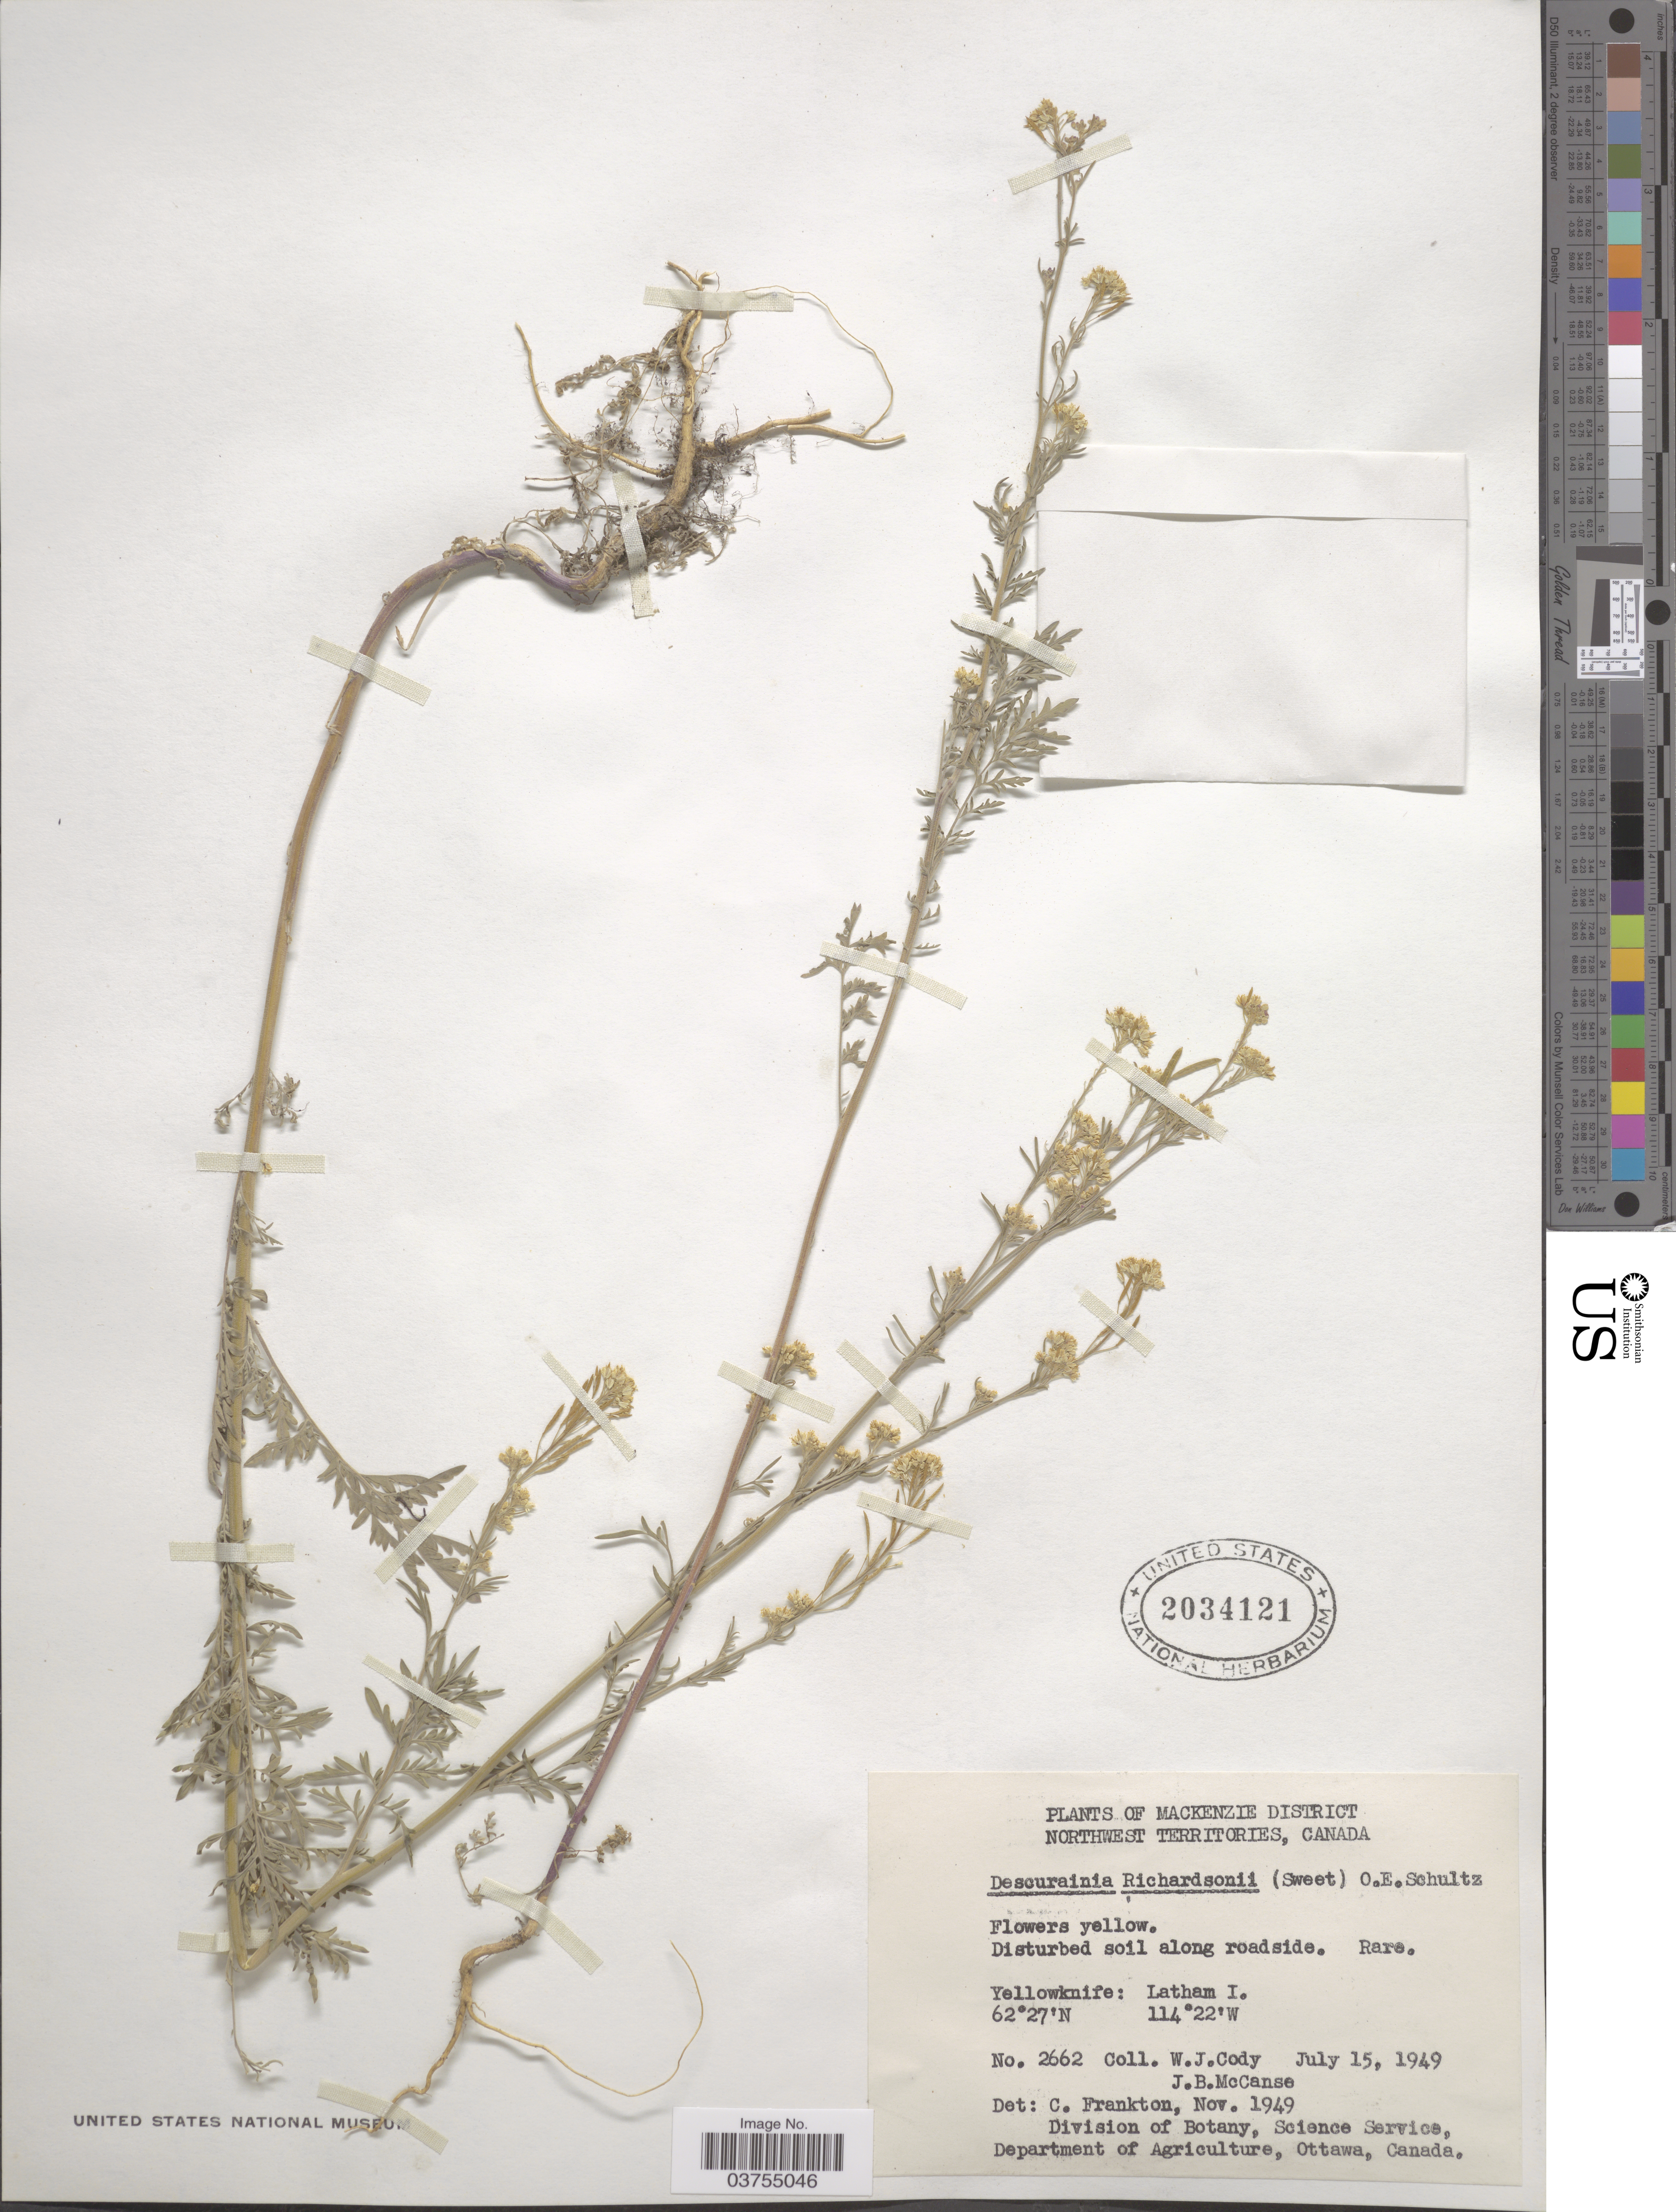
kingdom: Plantae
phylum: Tracheophyta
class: Magnoliopsida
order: Brassicales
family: Brassicaceae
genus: Descurainia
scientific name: Descurainia richardsonii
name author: (C.A. Mey.) O.E. Schulz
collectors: W. Cody & J. McCanse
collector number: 2662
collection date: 1949-07-15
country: Canada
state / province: Northwest Territories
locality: Mackenzie District. Yellowknife: Latham I.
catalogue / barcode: US 2034121